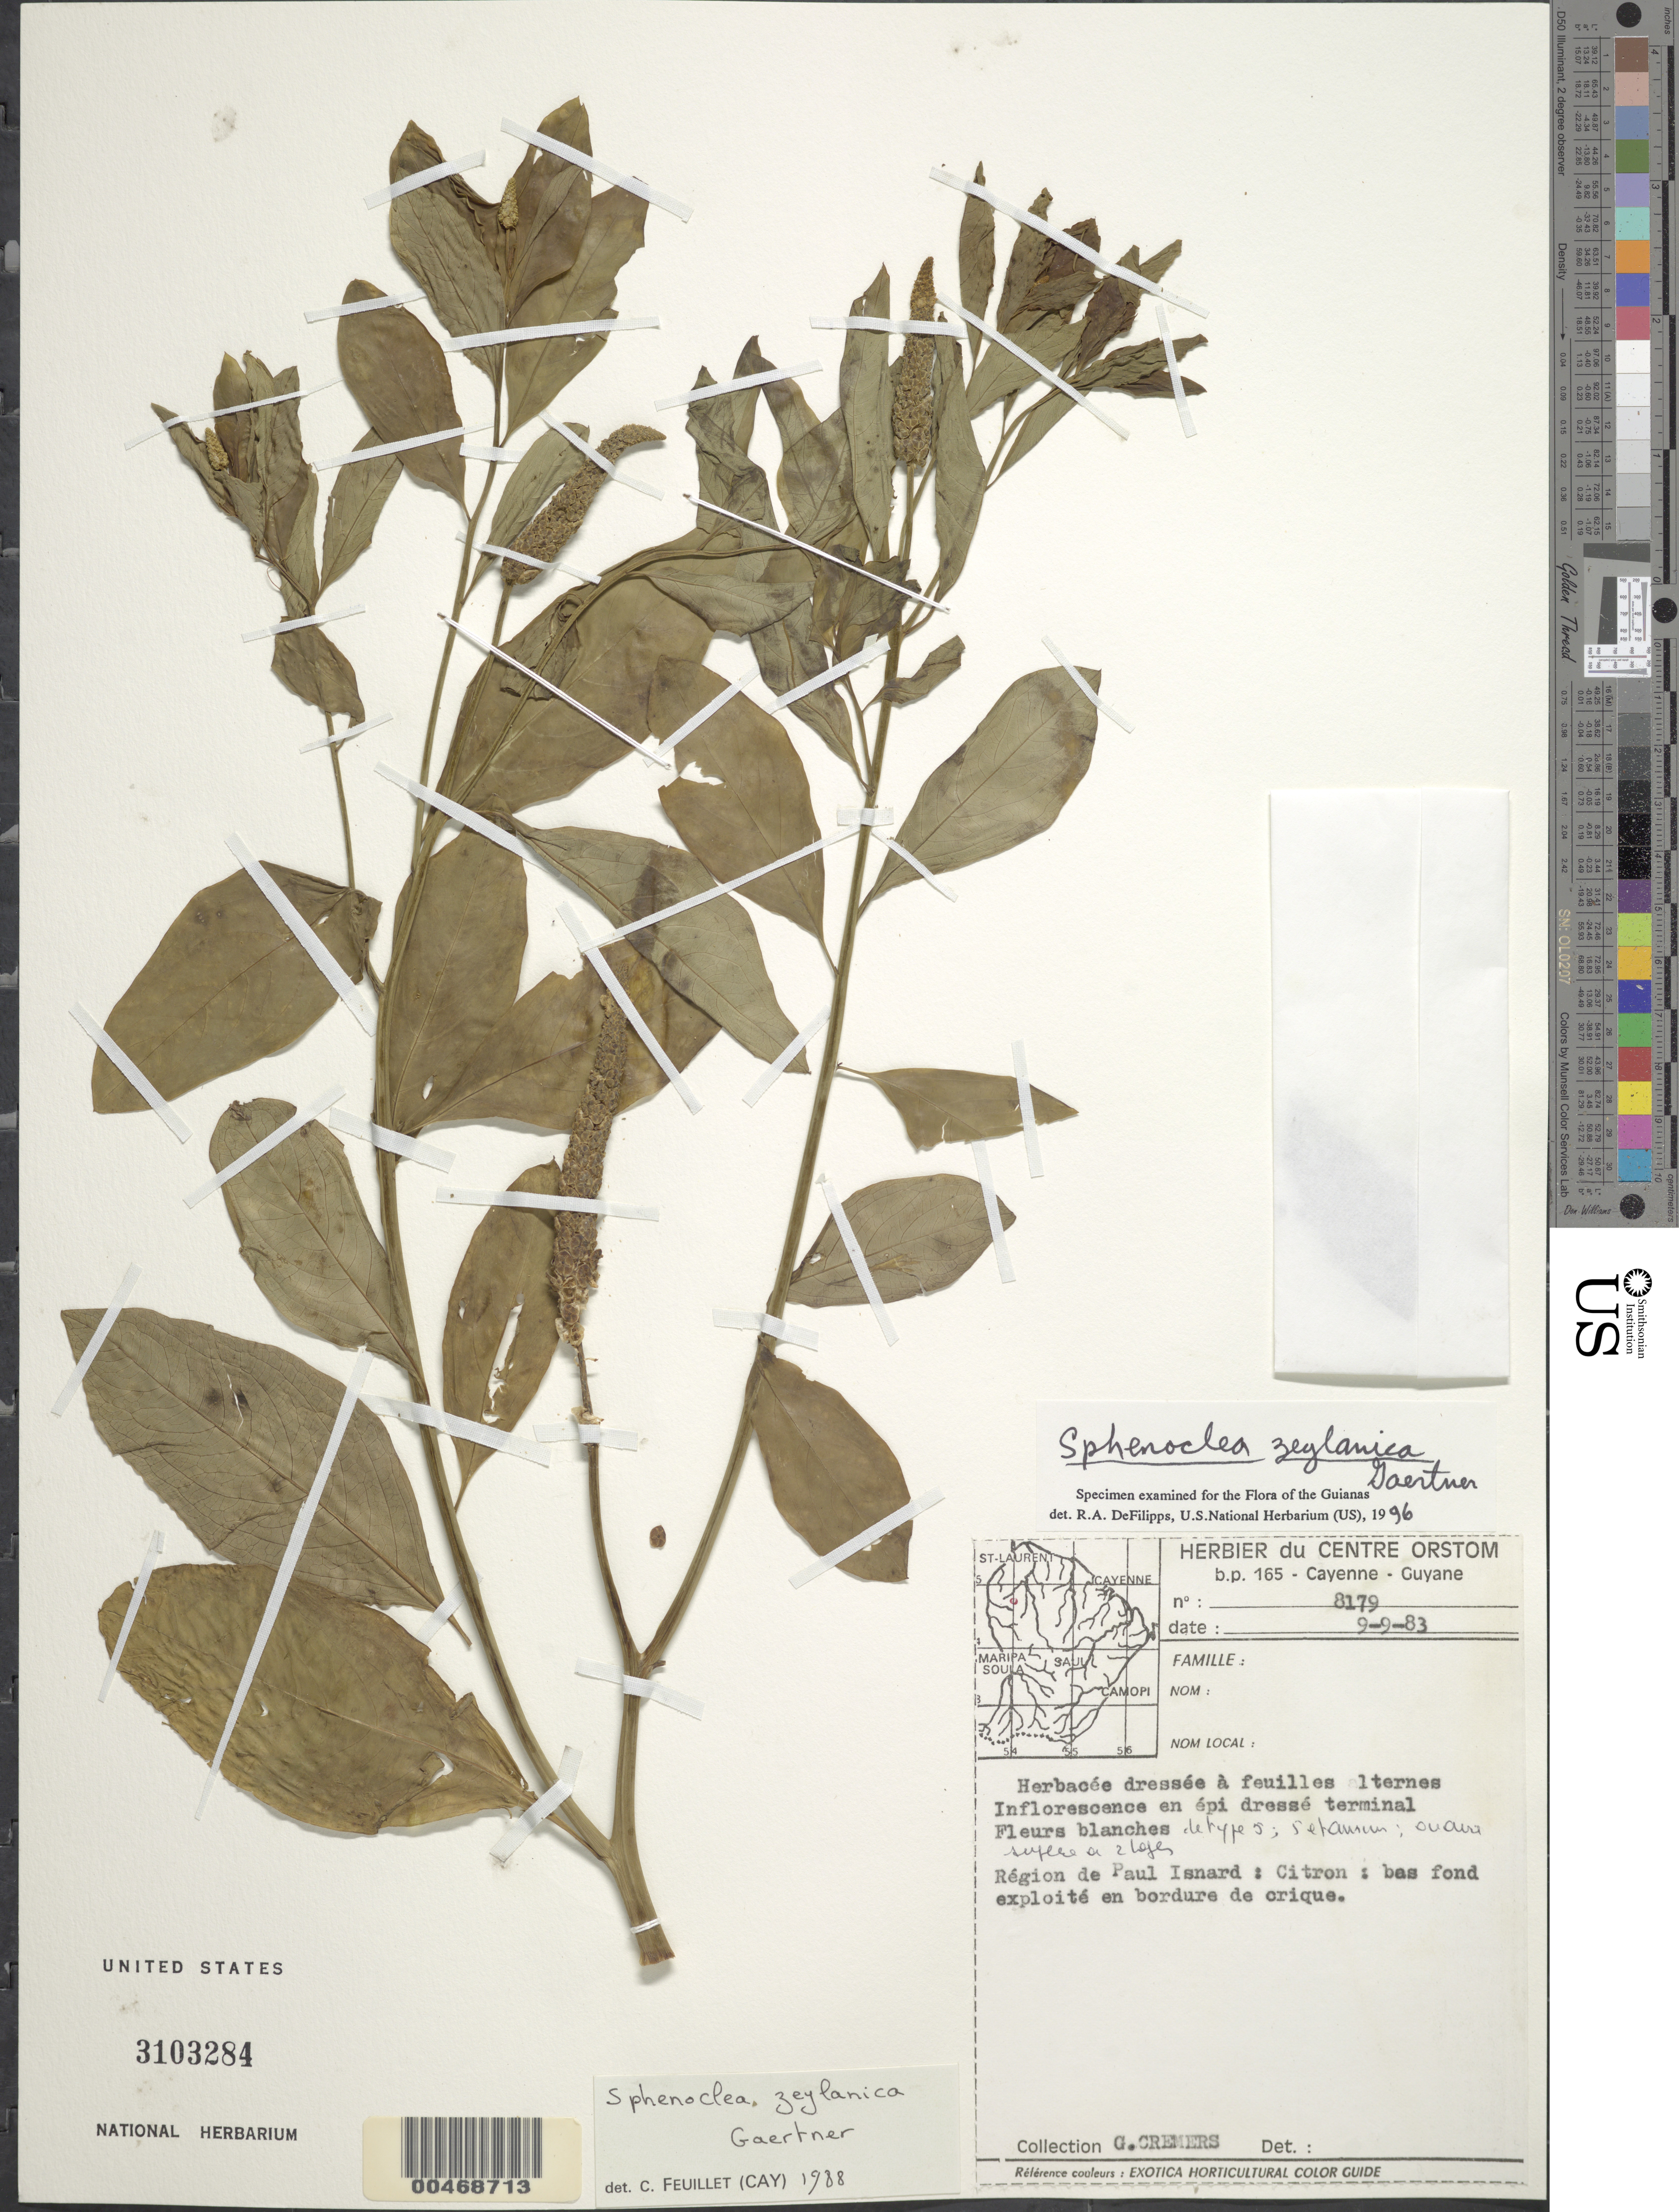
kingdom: Plantae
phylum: Tracheophyta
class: Magnoliopsida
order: Solanales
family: Sphenocleaceae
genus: Sphenoclea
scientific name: Sphenoclea zeylanica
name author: Gaertn.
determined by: DeFilipps, R. A.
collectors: G. Cremers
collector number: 8179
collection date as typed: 9-Sep-83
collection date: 1983-09-09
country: French Guiana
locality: Paul Isnard région, Citron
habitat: Bas fond exploite en bordure de crique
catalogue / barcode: US 3103284